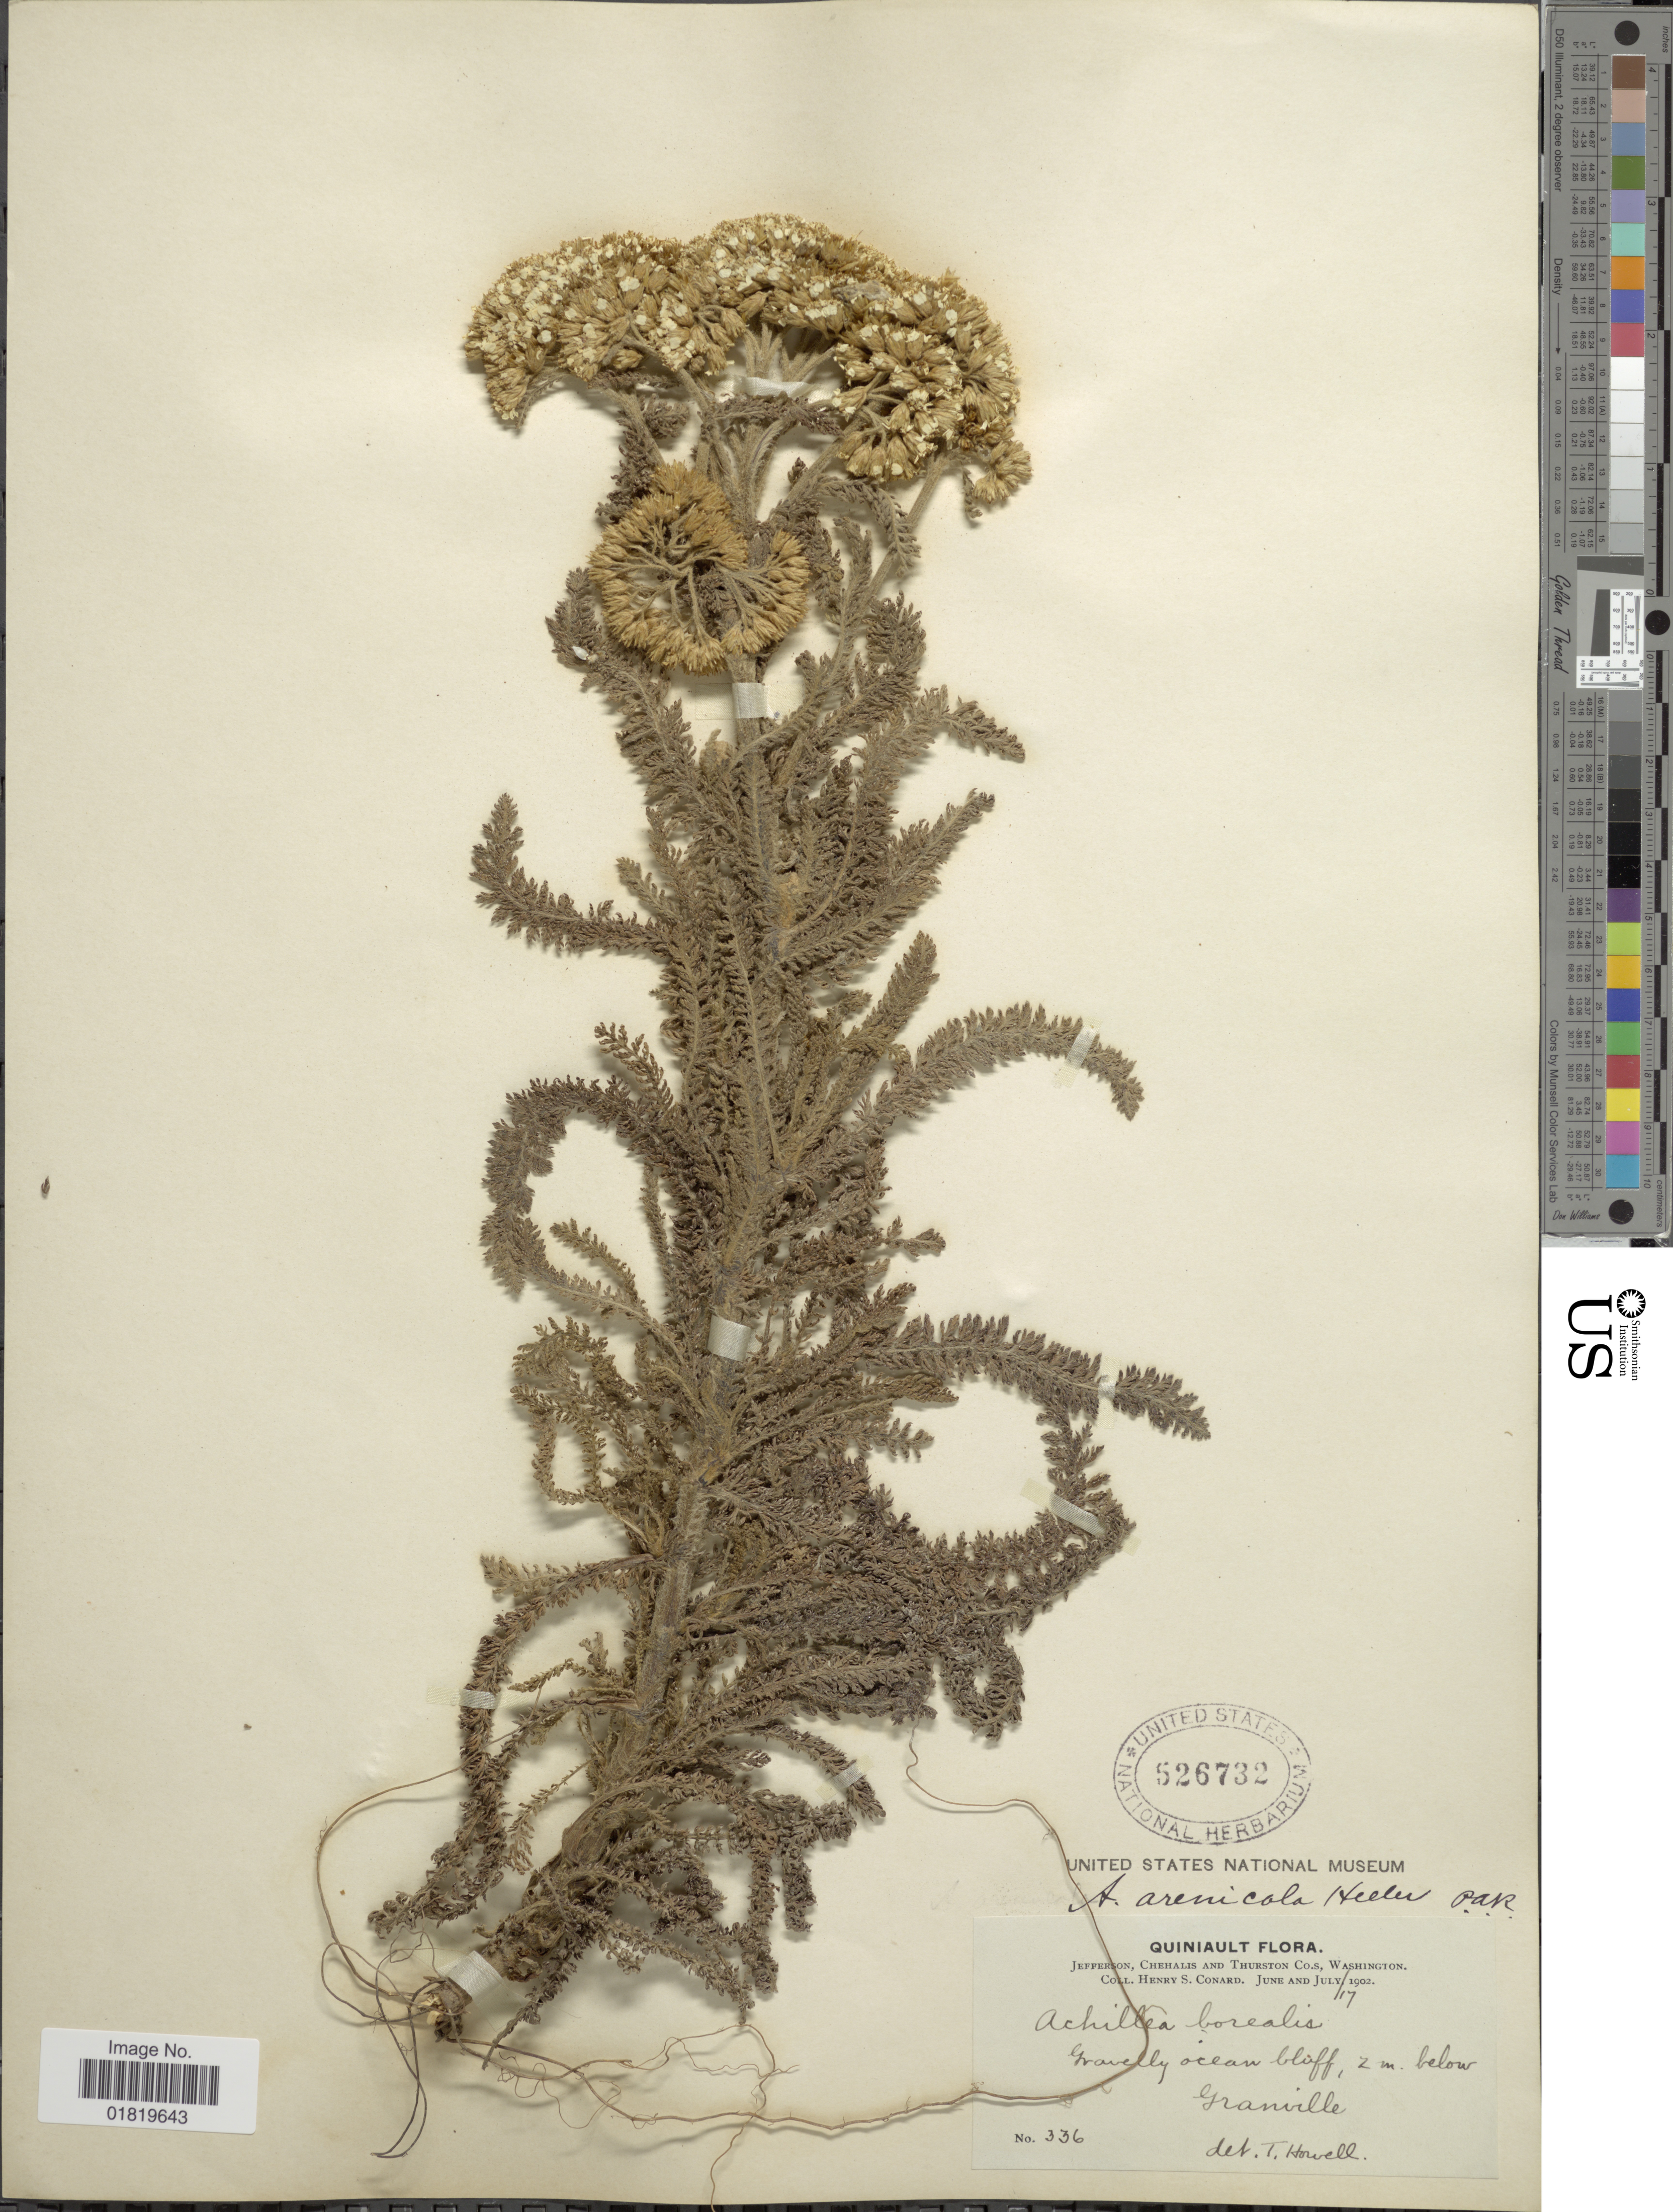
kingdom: Plantae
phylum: Tracheophyta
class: Magnoliopsida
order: Asterales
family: Asteraceae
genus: Achillea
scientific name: Achillea arenicola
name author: A. Heller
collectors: H. S. Conard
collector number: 336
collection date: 1902-06/1902-07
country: United States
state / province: Washington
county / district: Thurston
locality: Quiniault, Jefferson, Chehalis and Thurston Co.s, below Granville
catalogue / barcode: US 526732